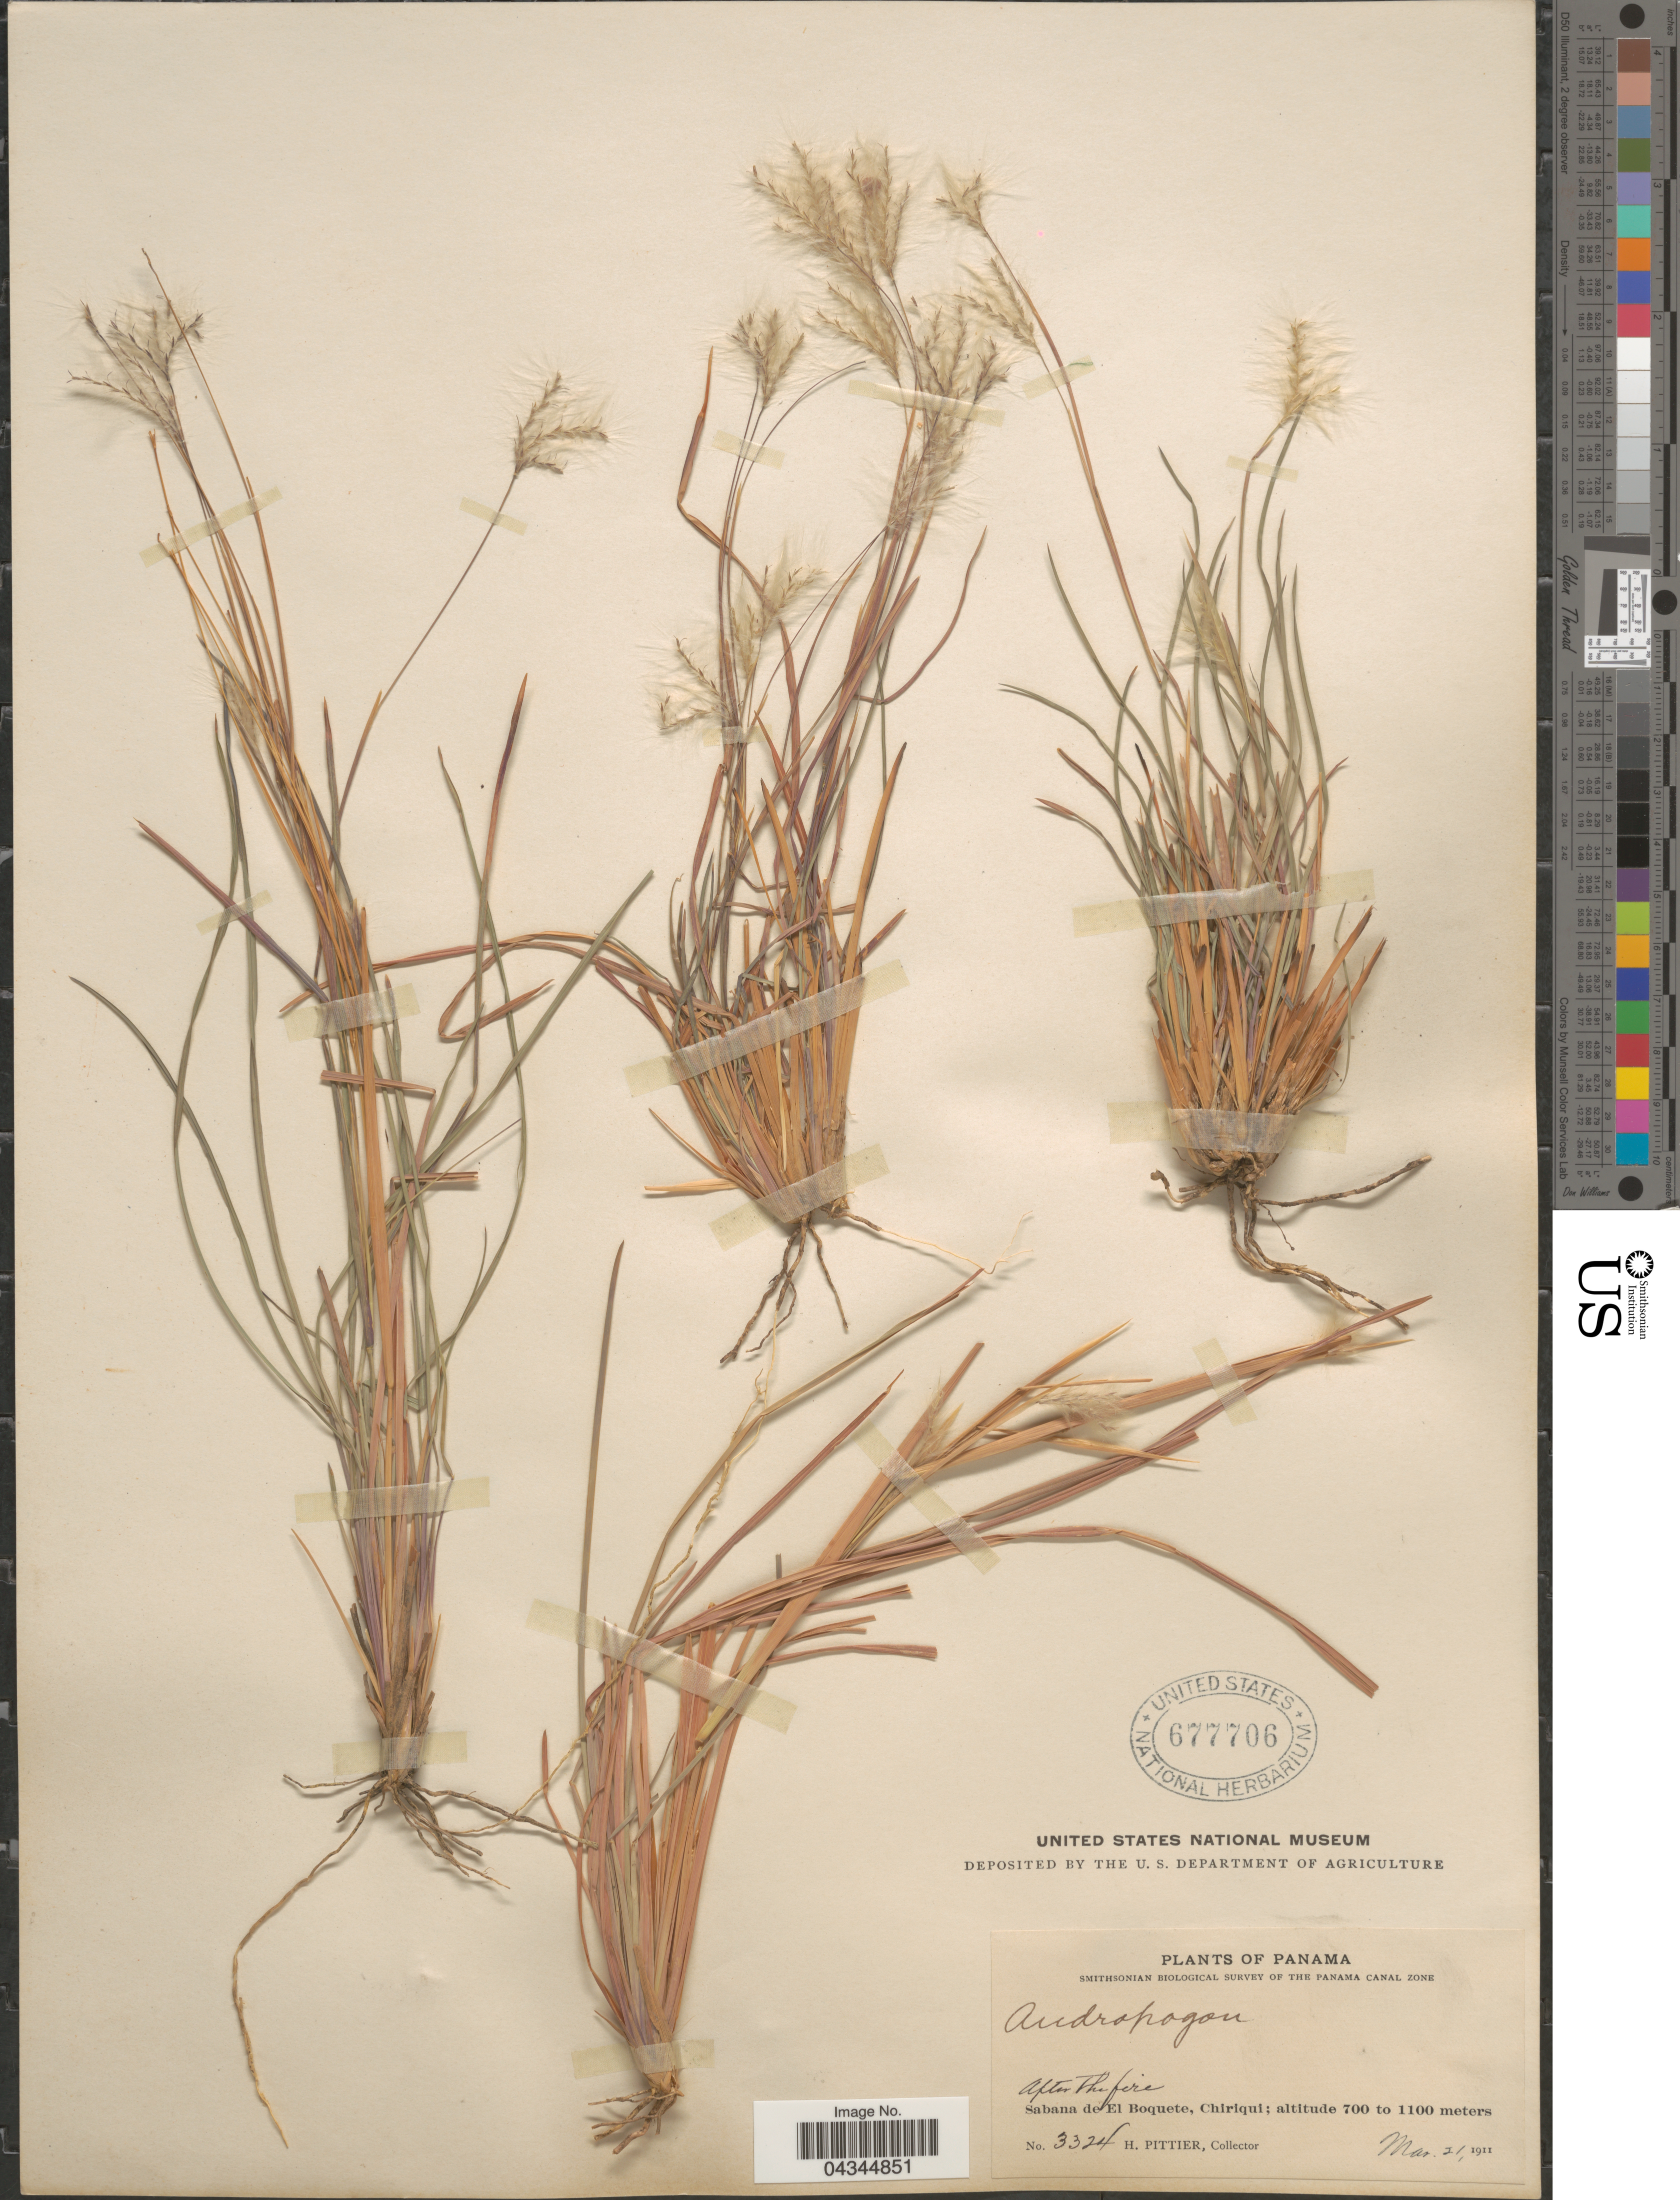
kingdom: Plantae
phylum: Tracheophyta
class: Liliopsida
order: Poales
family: Poaceae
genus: Andropogon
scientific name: Andropogon leucostachyus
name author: Kunth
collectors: H. F. Pittier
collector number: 3324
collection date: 1911-03-21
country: Panama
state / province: Chiriqui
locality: Smithsonian Biological Survey of the Panama Canal Zone. Sabana de El Boquete.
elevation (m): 700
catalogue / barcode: US 677706